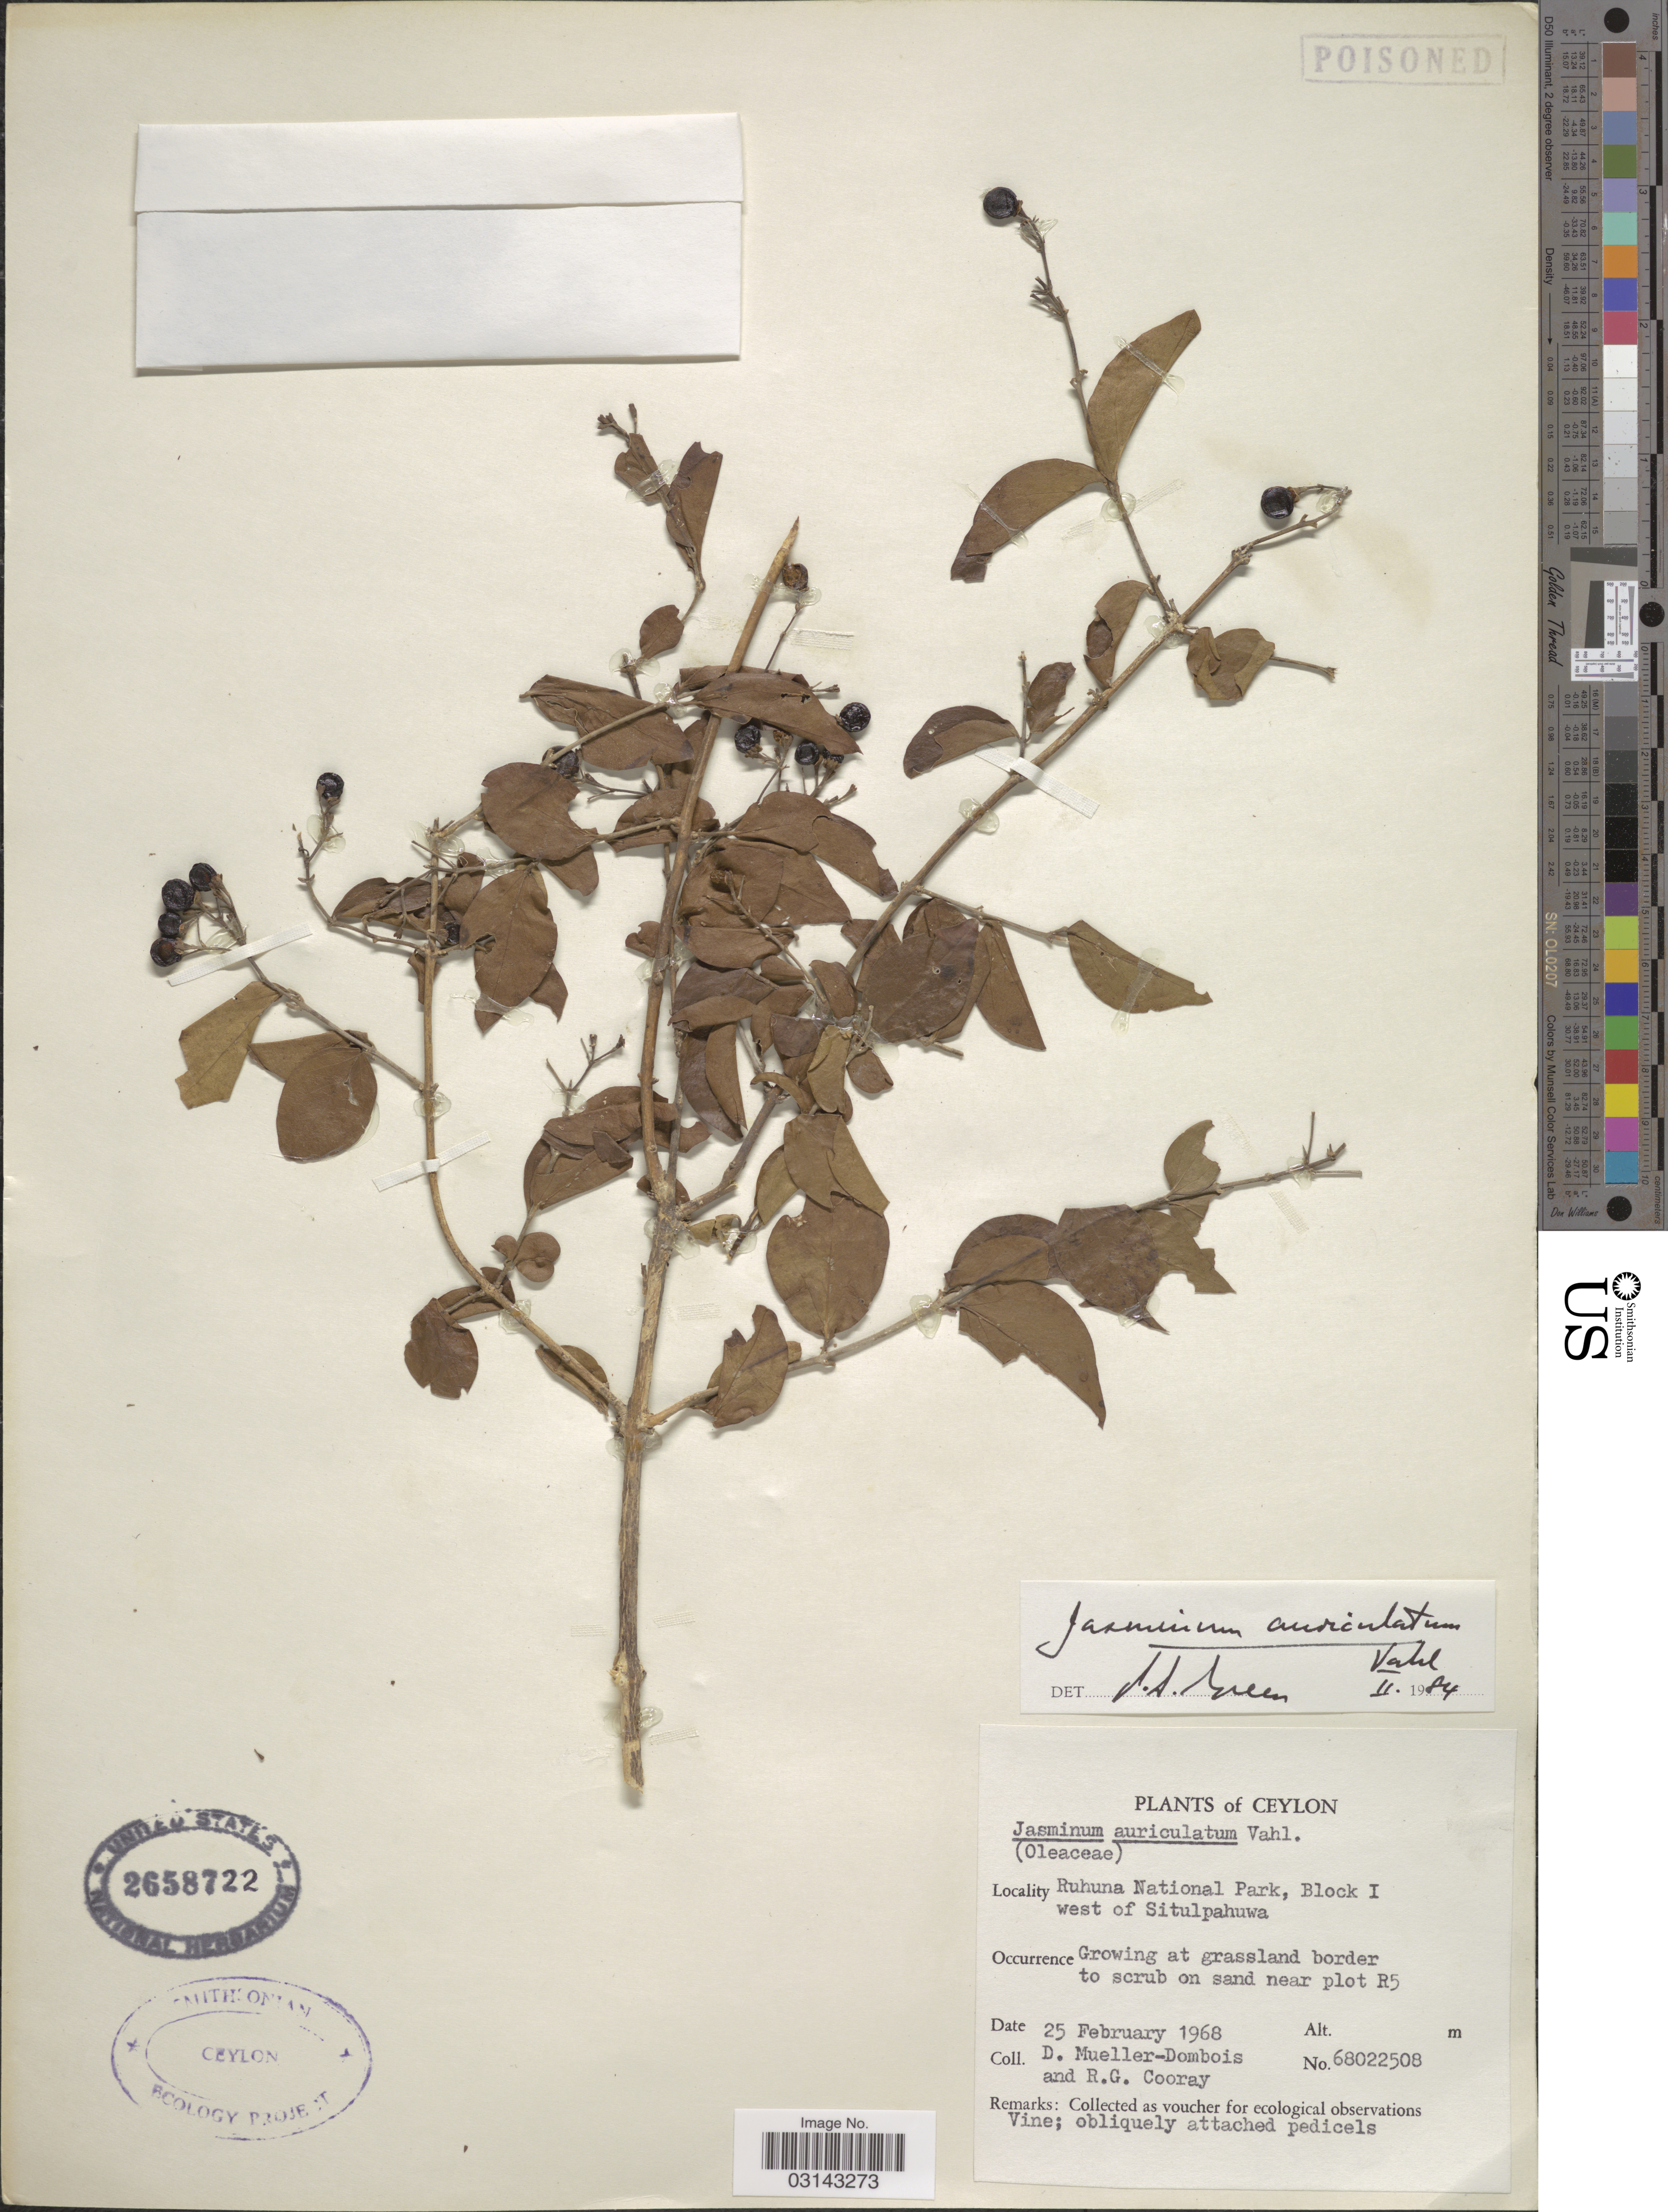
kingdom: Plantae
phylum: Tracheophyta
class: Magnoliopsida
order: Lamiales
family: Oleaceae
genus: Jasminum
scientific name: Jasminum auriculatum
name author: Vahl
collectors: D. Mueller-Dombois & R. Cooray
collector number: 68022508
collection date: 1968-02-25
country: Sri Lanka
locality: Ceylon. Ruhuna National Park, Block I west of Situlpahuwa. Near plot R5.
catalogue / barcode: US 2658722